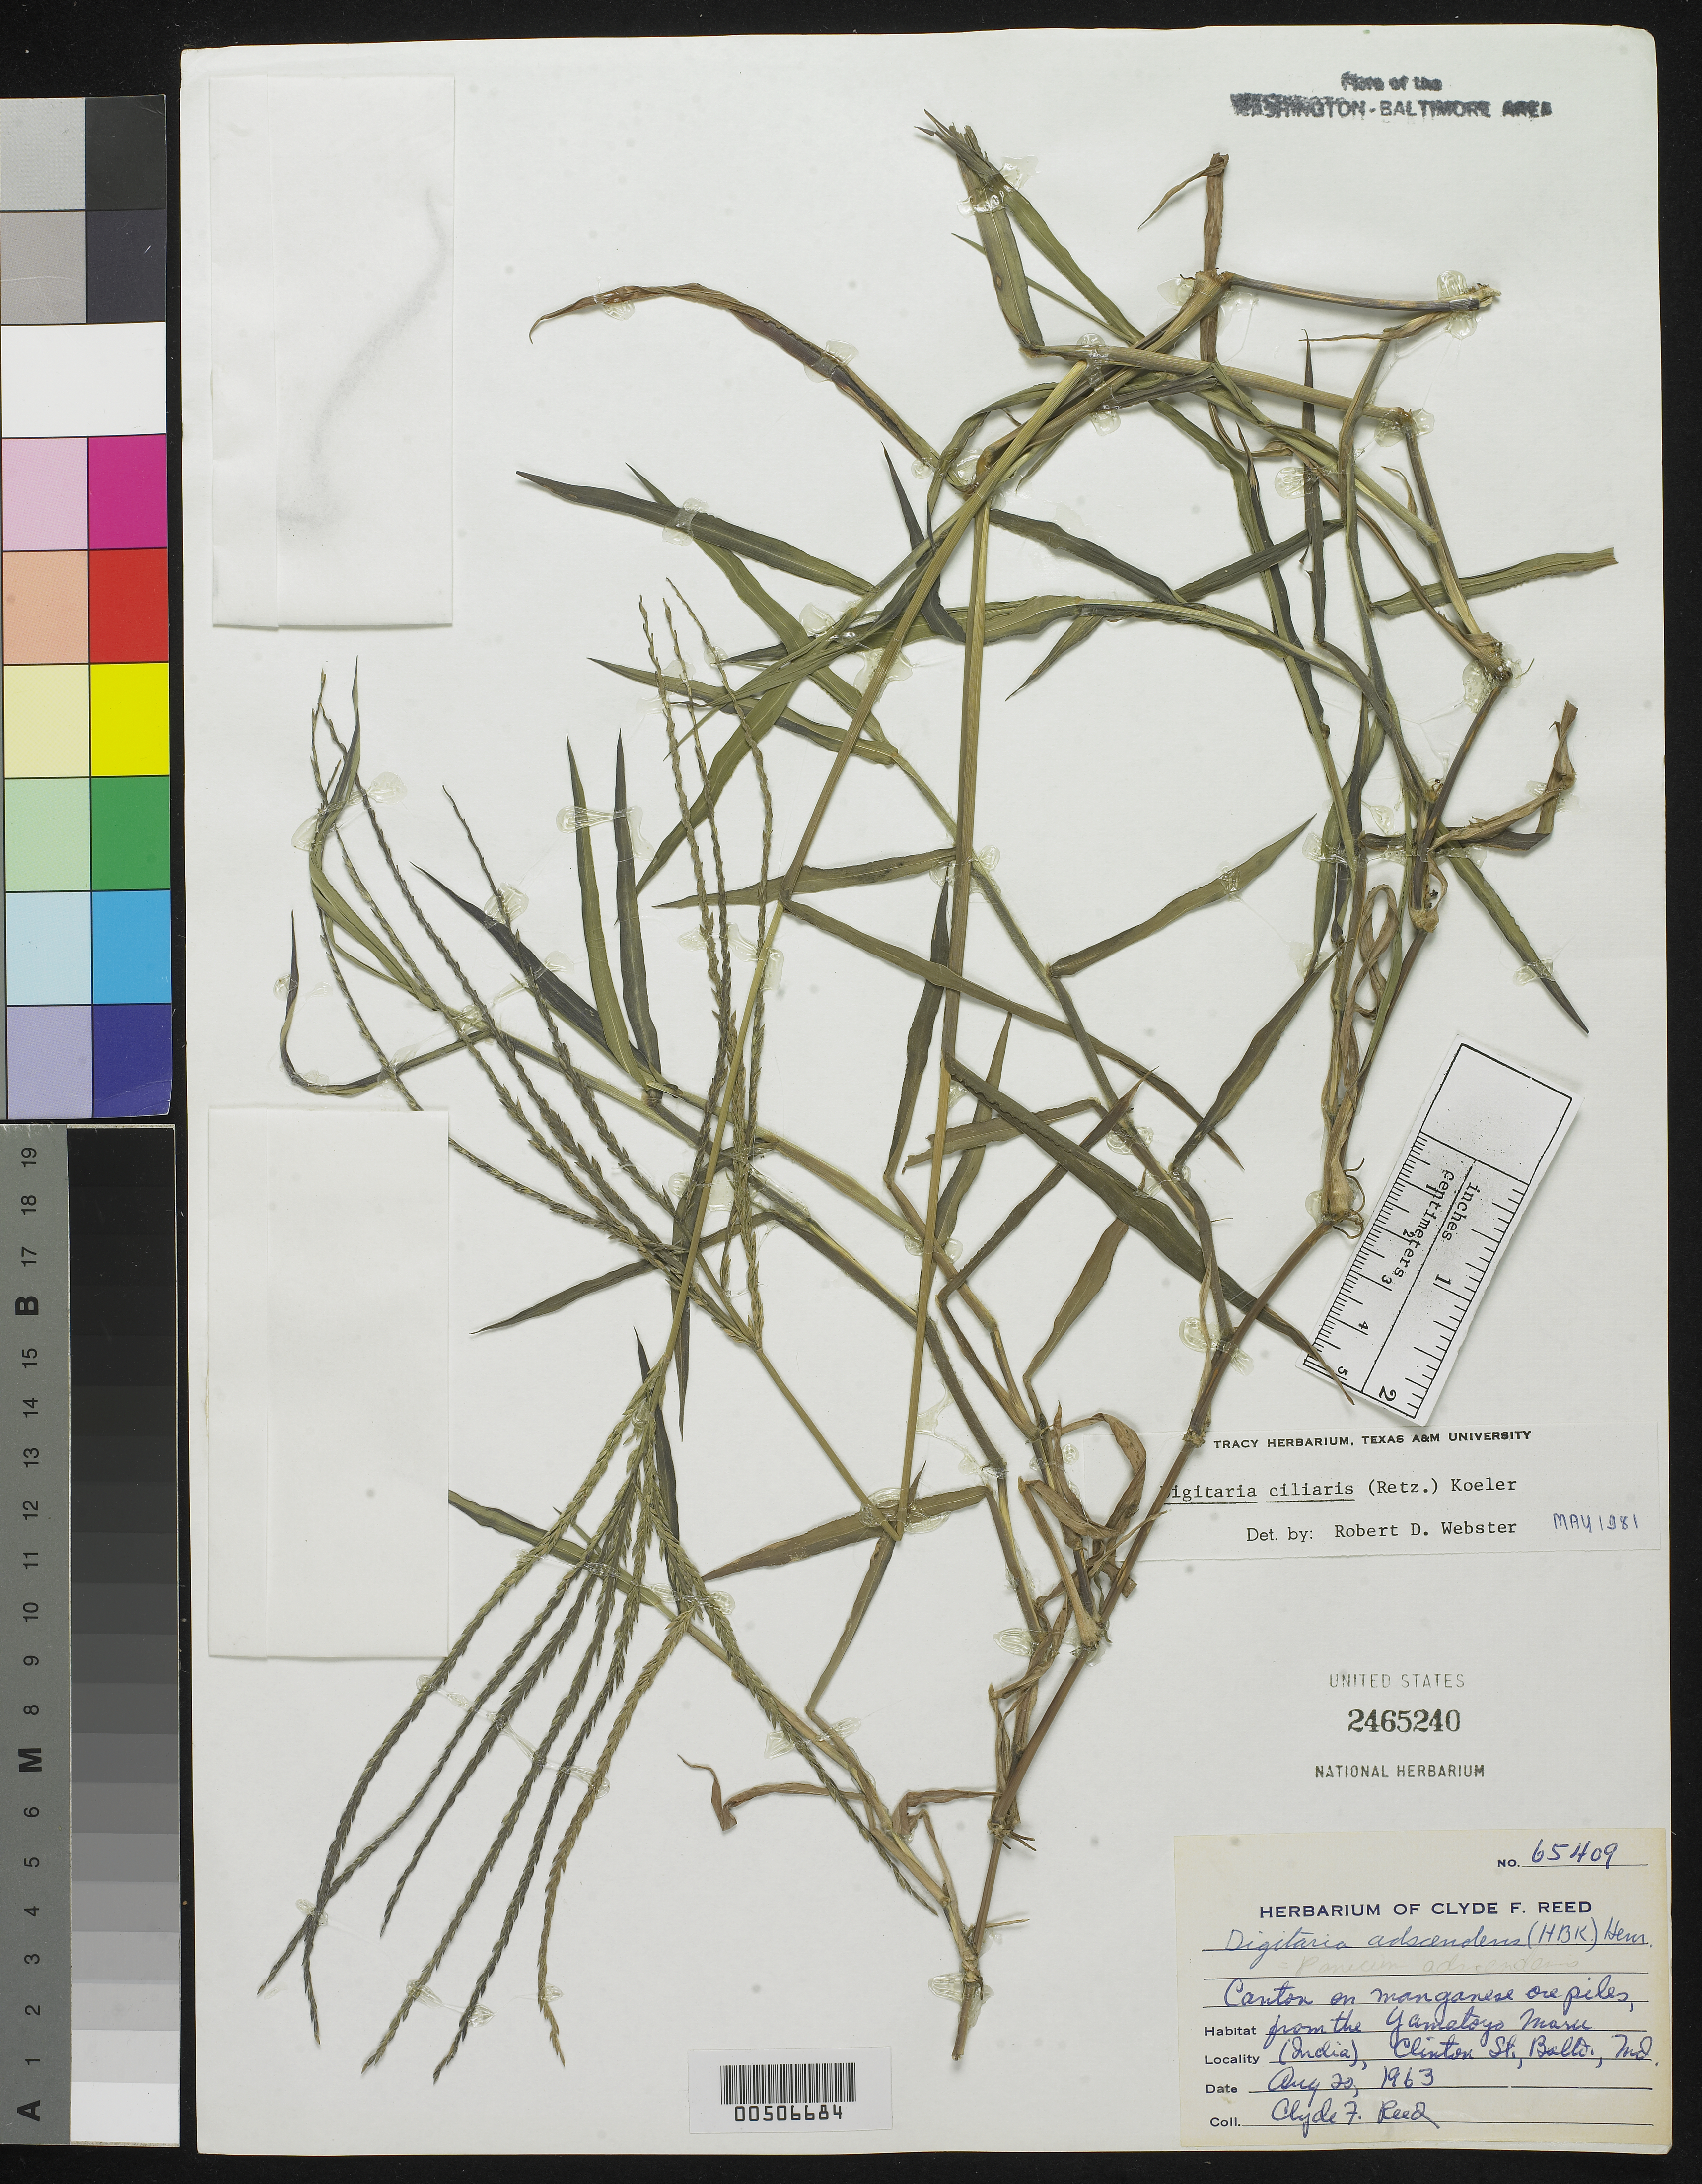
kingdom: Plantae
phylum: Tracheophyta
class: Liliopsida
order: Poales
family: Poaceae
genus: Digitaria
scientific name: Digitaria ciliaris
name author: (Retz.) Koeler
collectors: C. F. Reed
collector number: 65409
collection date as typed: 20 Aug 1963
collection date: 1963-08-20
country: United States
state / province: Maryland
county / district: Prince George's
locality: Clinton St.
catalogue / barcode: US 2465240